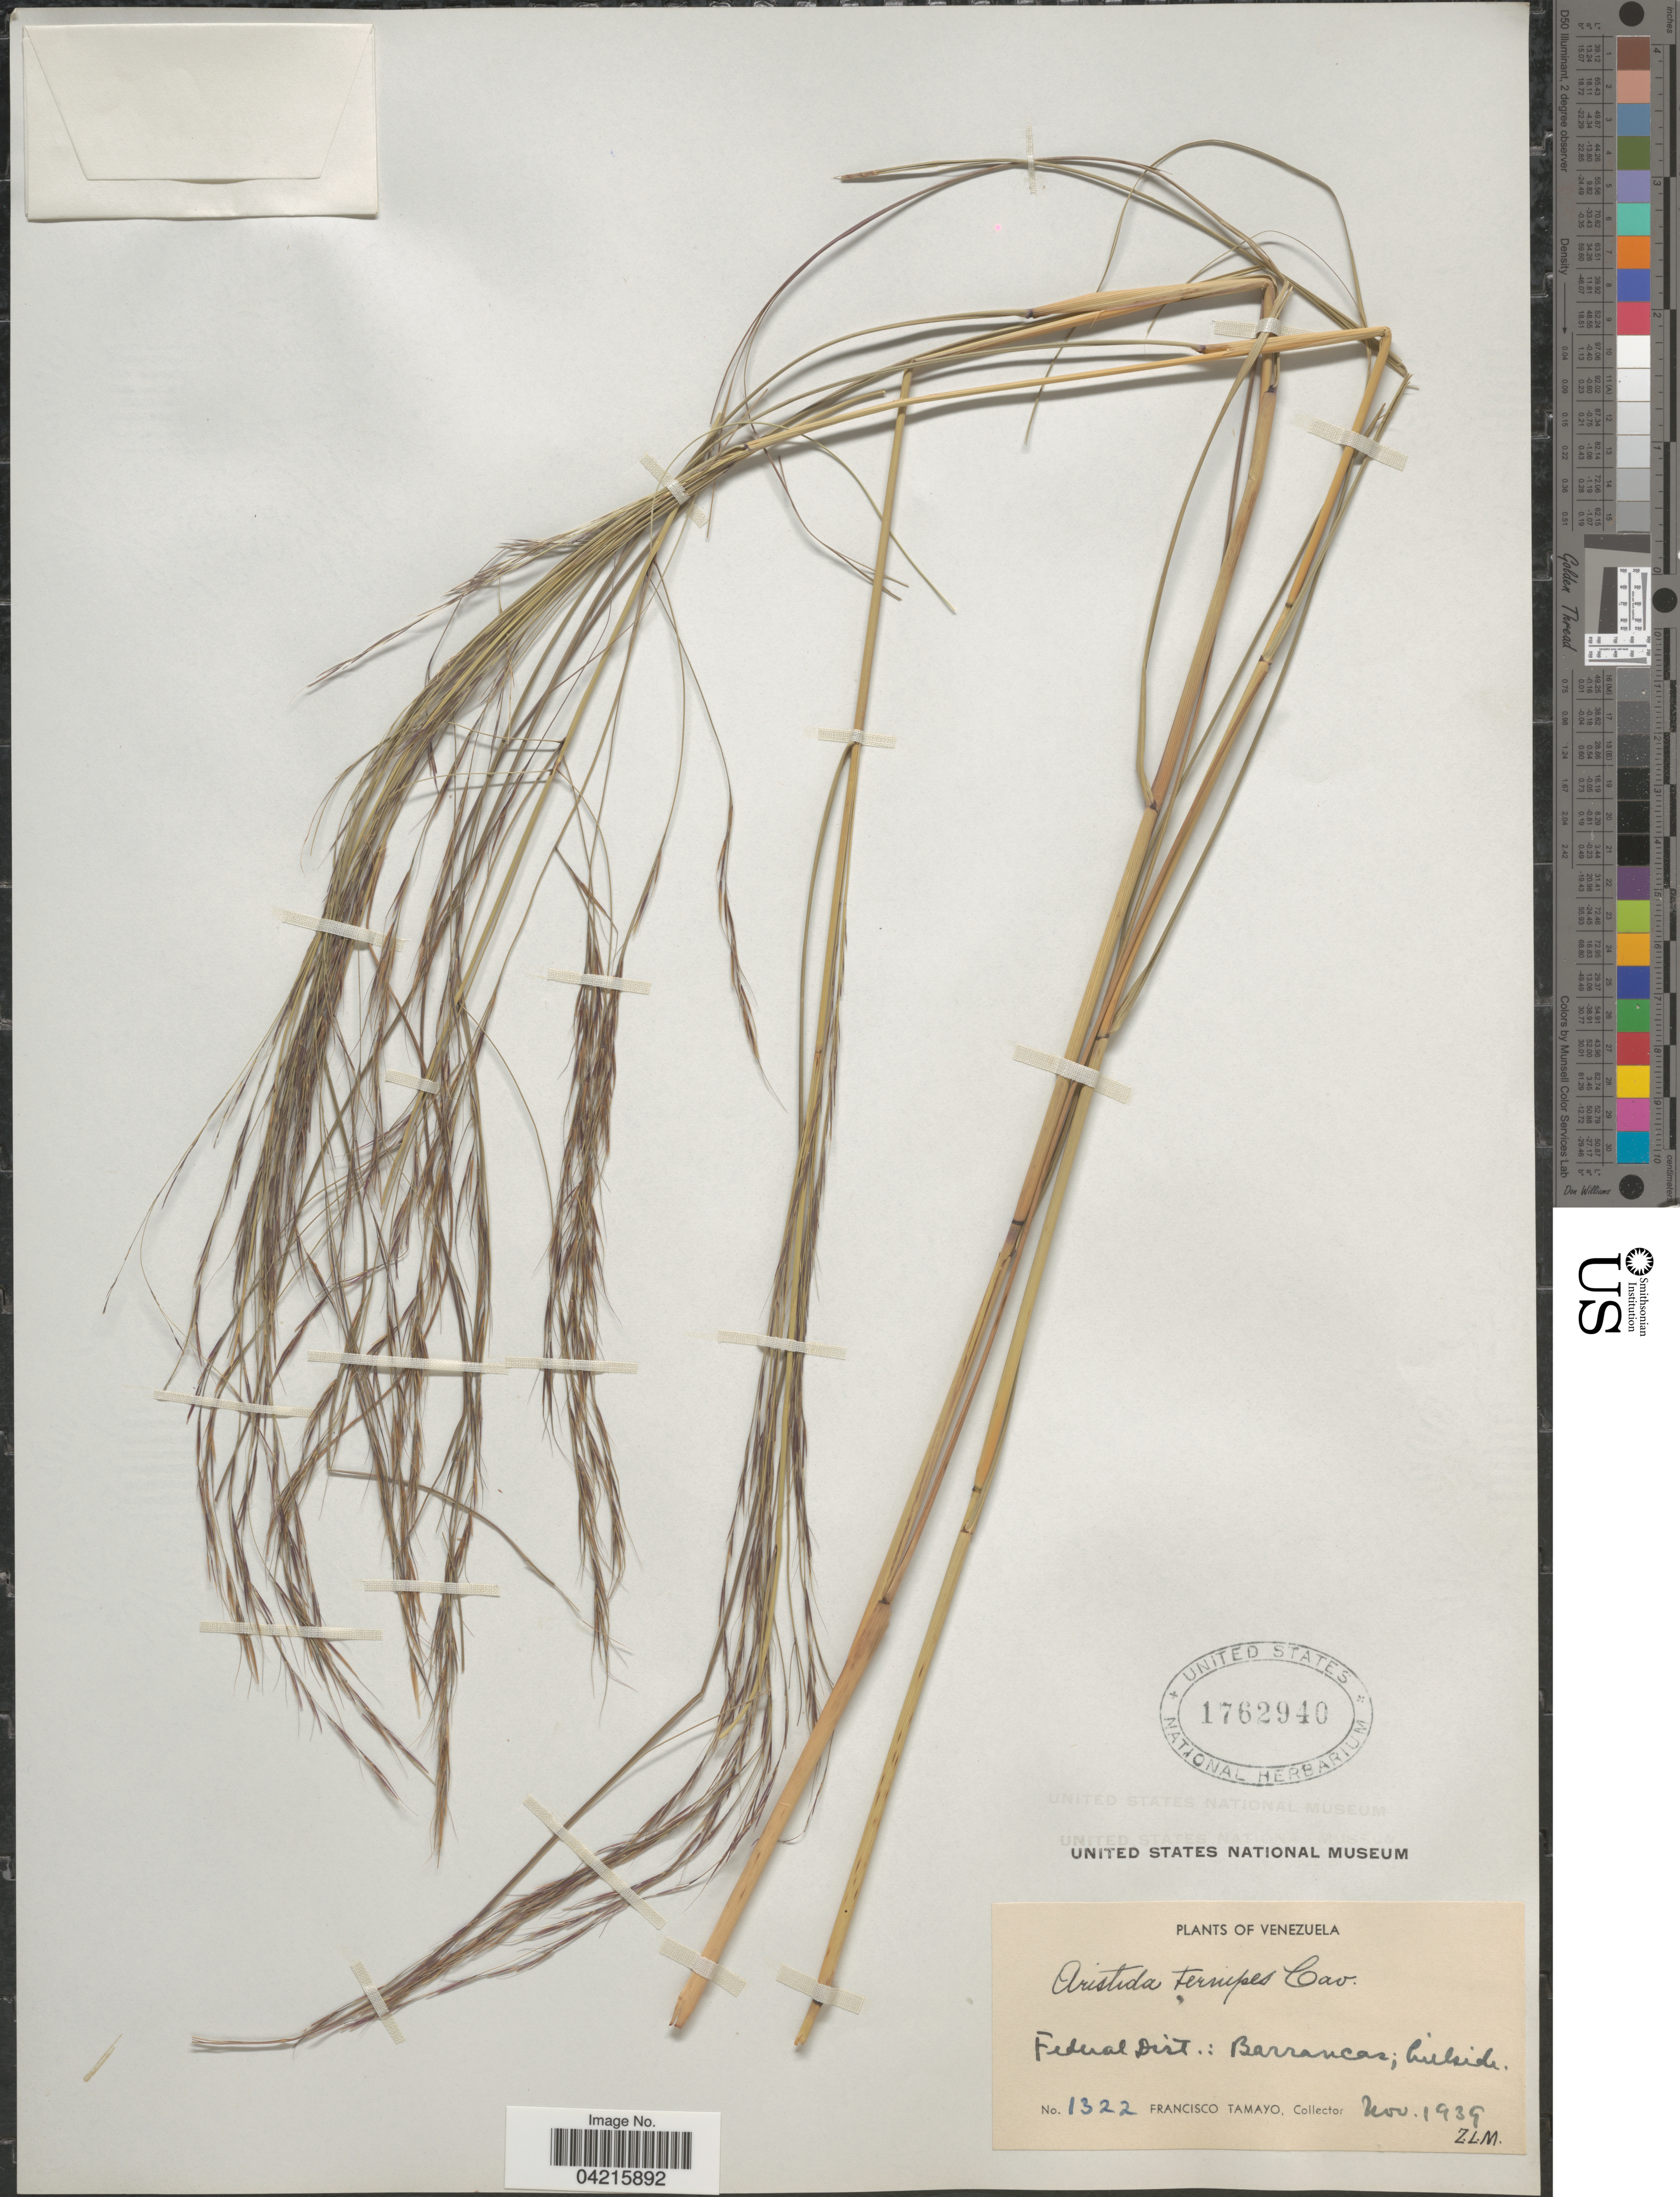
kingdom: Plantae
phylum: Tracheophyta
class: Liliopsida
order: Poales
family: Poaceae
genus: Aristida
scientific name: Aristida ternipes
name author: Cav.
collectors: F. Tamayo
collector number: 1322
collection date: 1939-11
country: Venezuela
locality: Federal Dist.: Barrancas, hillside.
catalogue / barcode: US 1762940